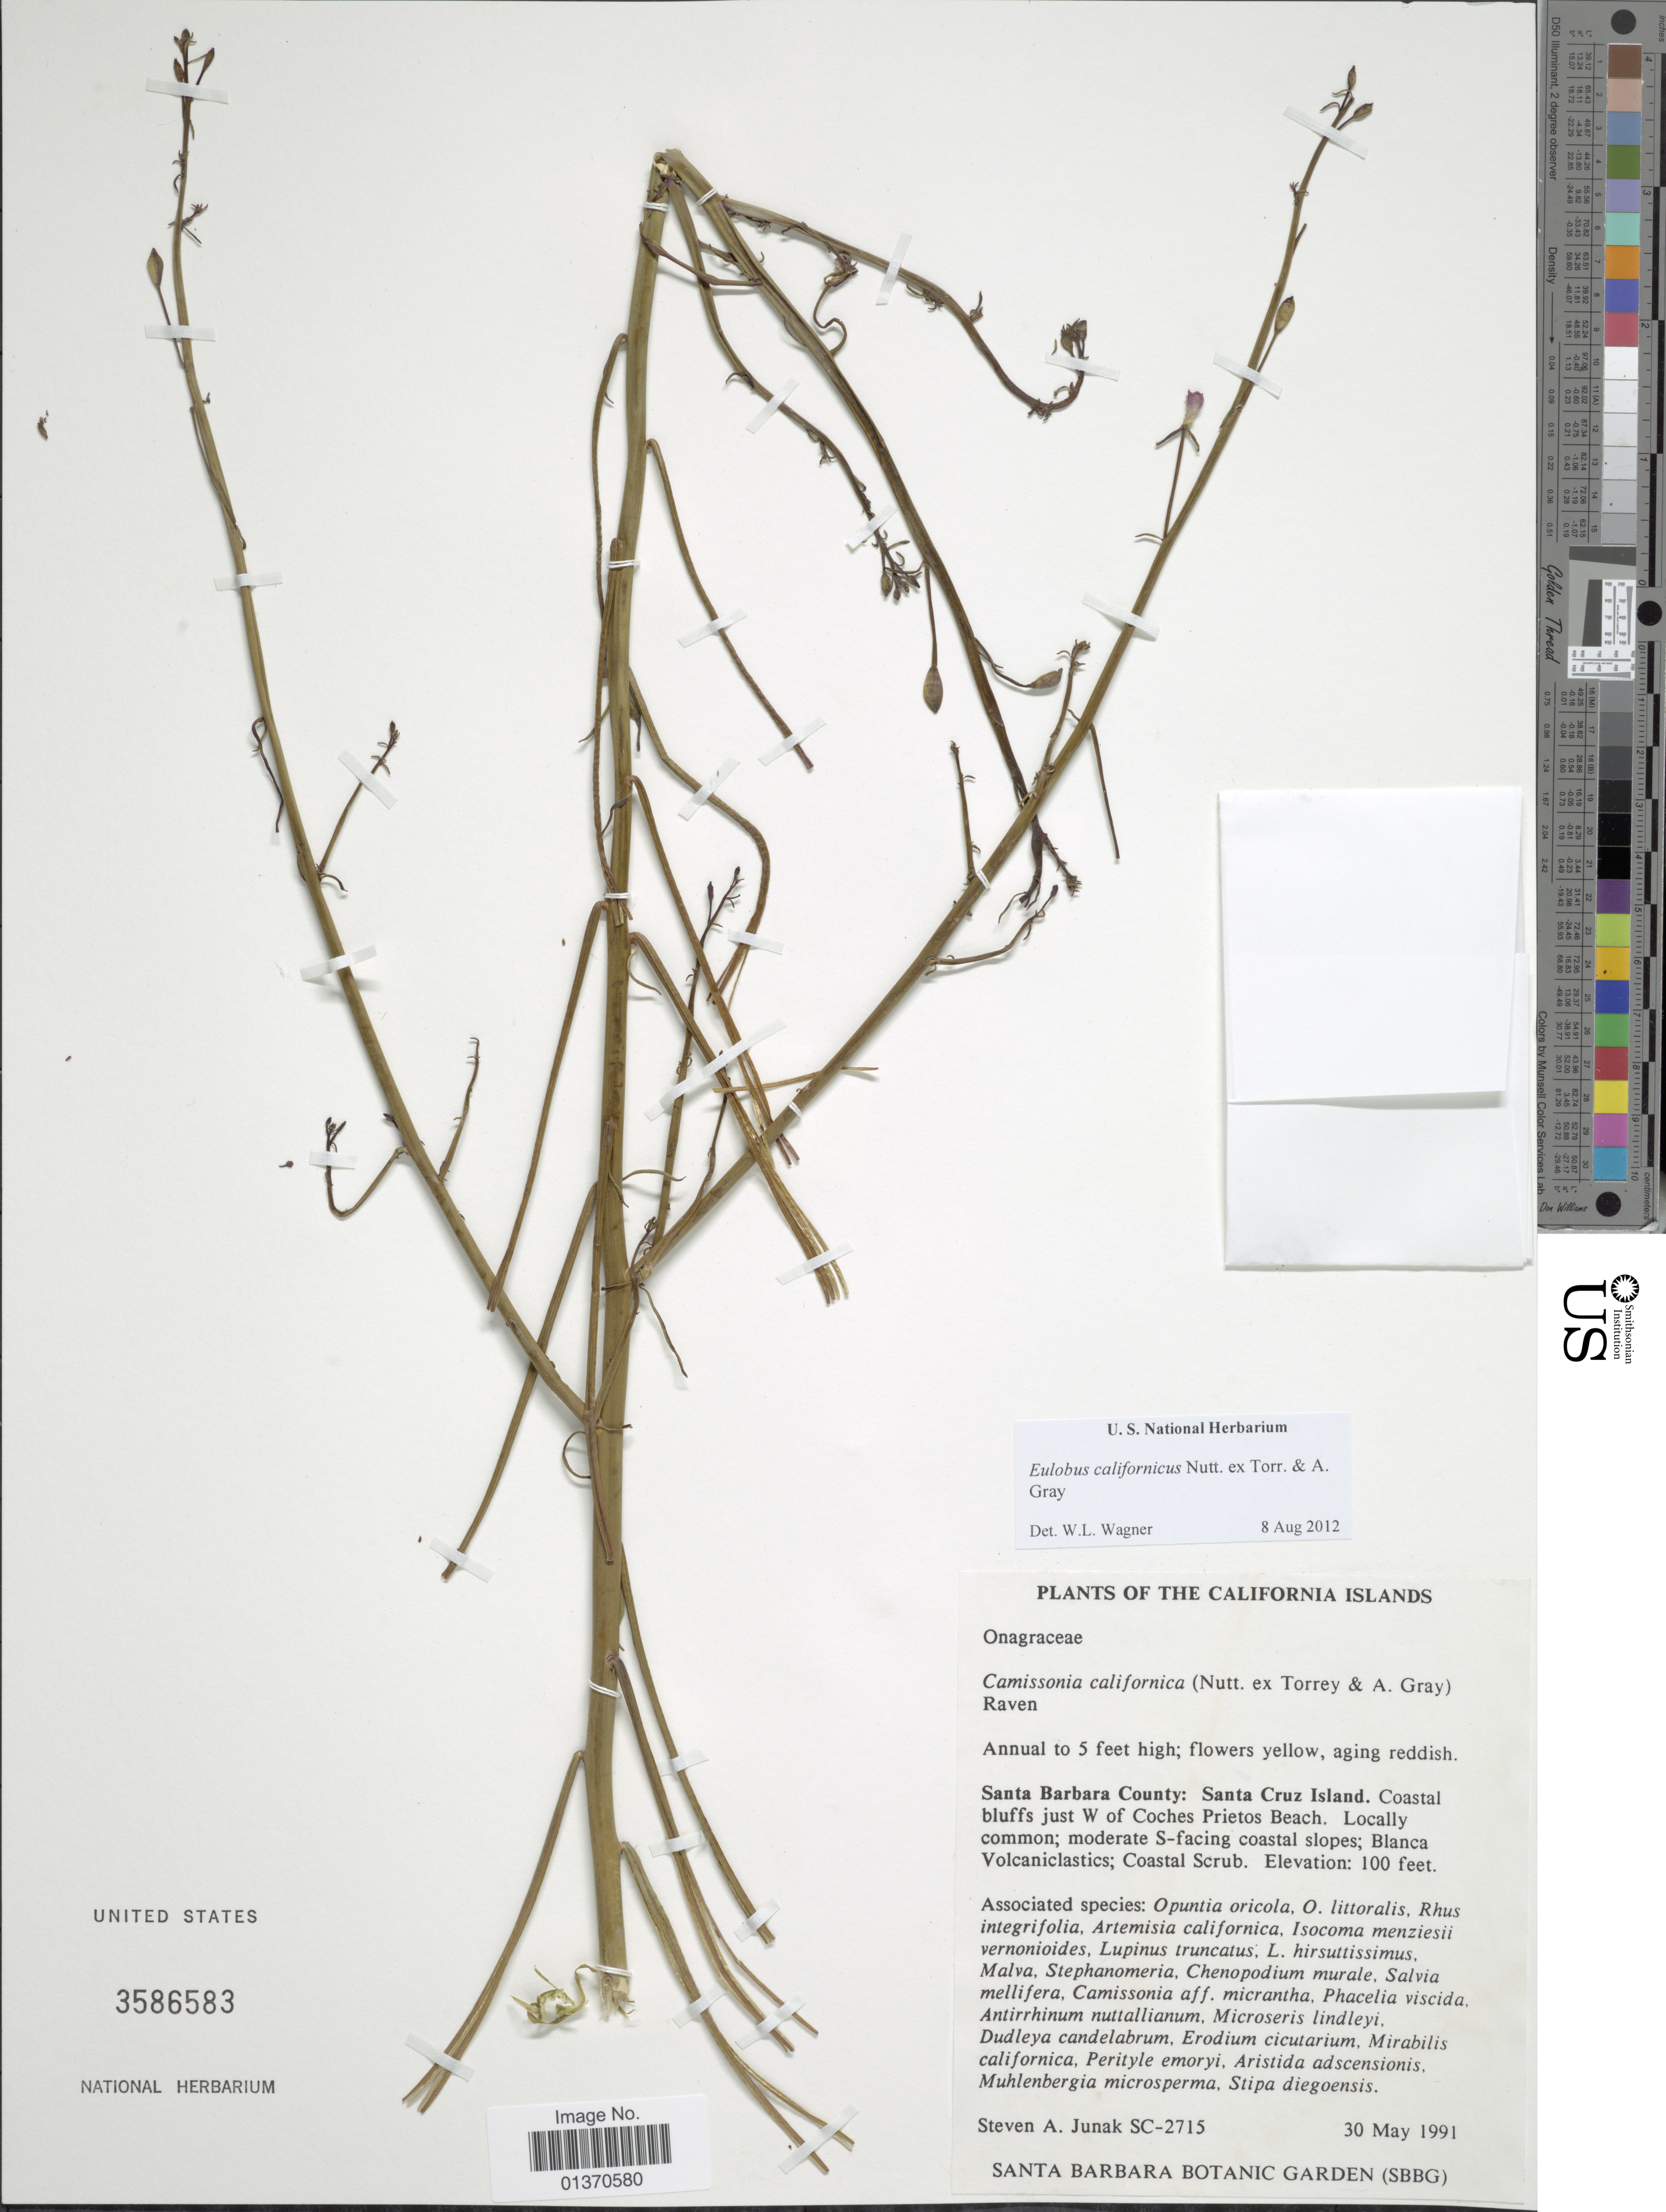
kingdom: Plantae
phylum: Tracheophyta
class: Magnoliopsida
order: Myrtales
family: Onagraceae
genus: Eulobus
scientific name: Eulobus californicus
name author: Nutt. ex Torr. & A. Gray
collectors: S. Junak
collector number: SC-2715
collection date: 1991-05-30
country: United States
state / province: California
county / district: Santa Barbara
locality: The California Islands, Santa Barbara County: Santa Cruz Island. Coastal bluffs just W of Coches Prietos Beach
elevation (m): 30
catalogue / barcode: US 3586583